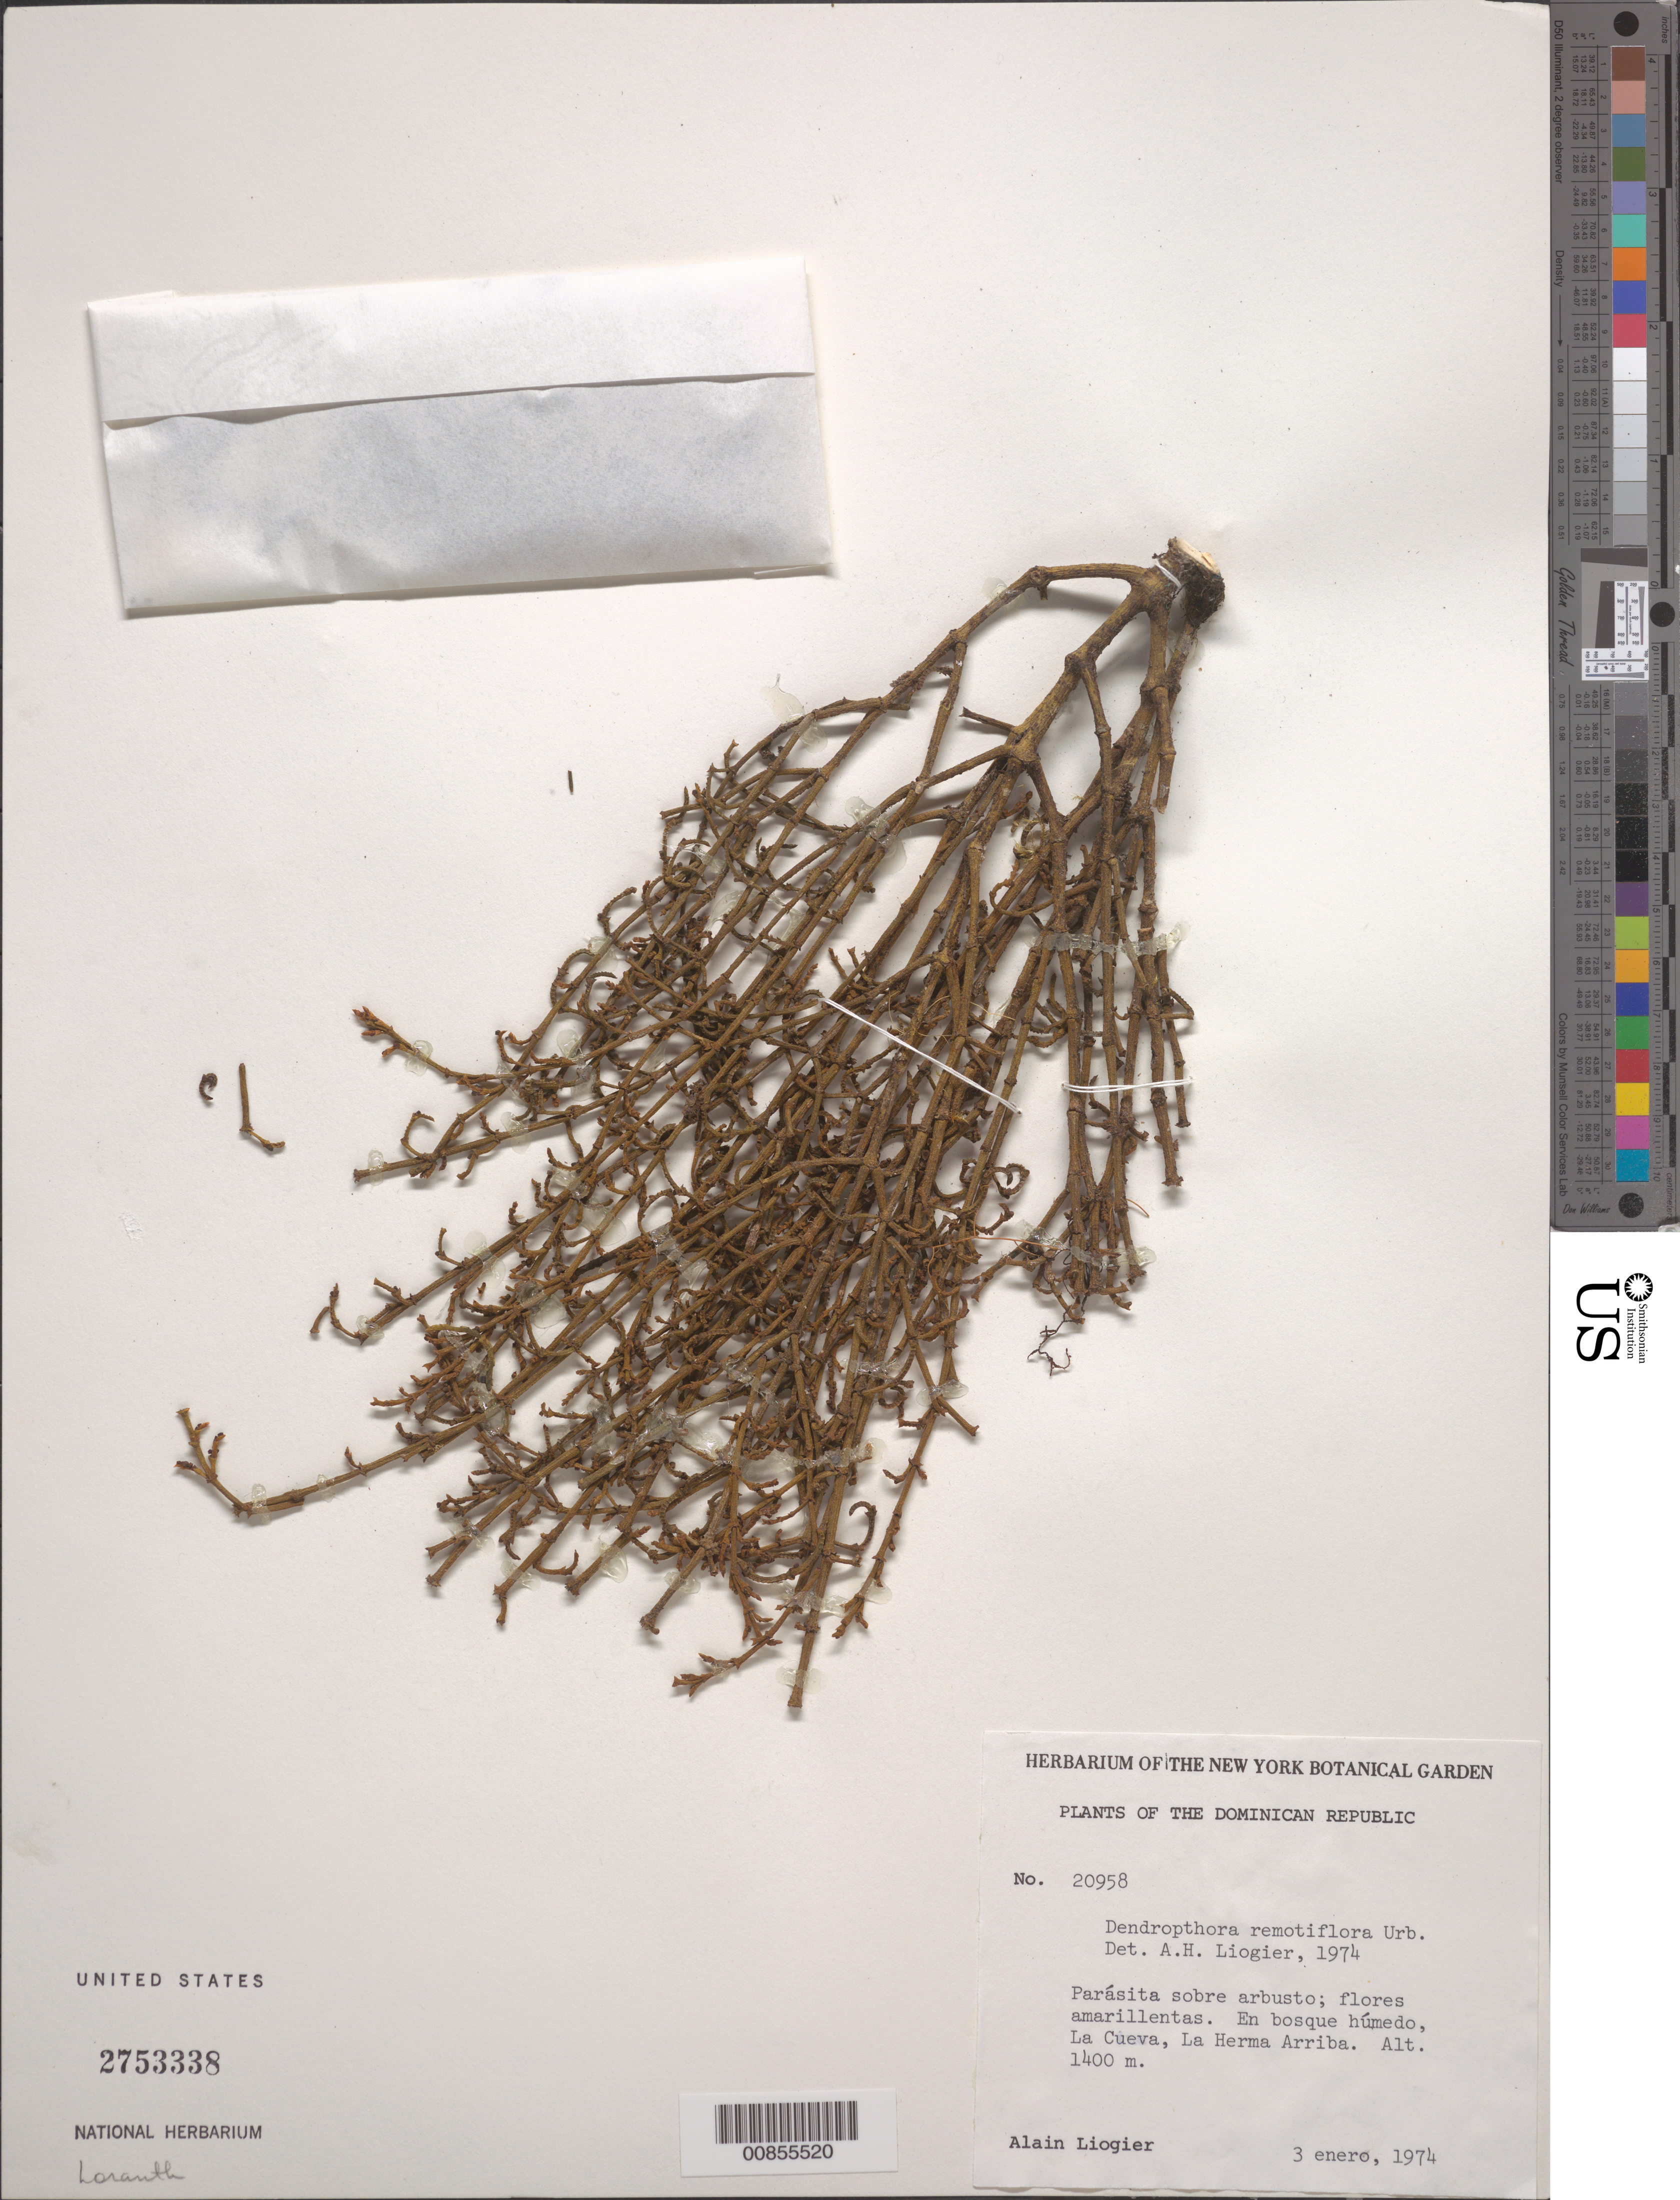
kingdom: Plantae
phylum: Tracheophyta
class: Magnoliopsida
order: Santalales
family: Viscaceae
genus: Dendrophthora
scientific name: Dendrophthora remotiflora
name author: Urb.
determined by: Liogier, Alain H.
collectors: A. H. Liogier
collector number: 20958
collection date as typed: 03 Jan 1974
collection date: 1974-01-03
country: Dominican Republic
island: Hispaniola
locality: La Cueva, La Herma Arriba.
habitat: Bosque húmedo. Sobre arbusto.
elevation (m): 1400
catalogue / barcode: US 2753338